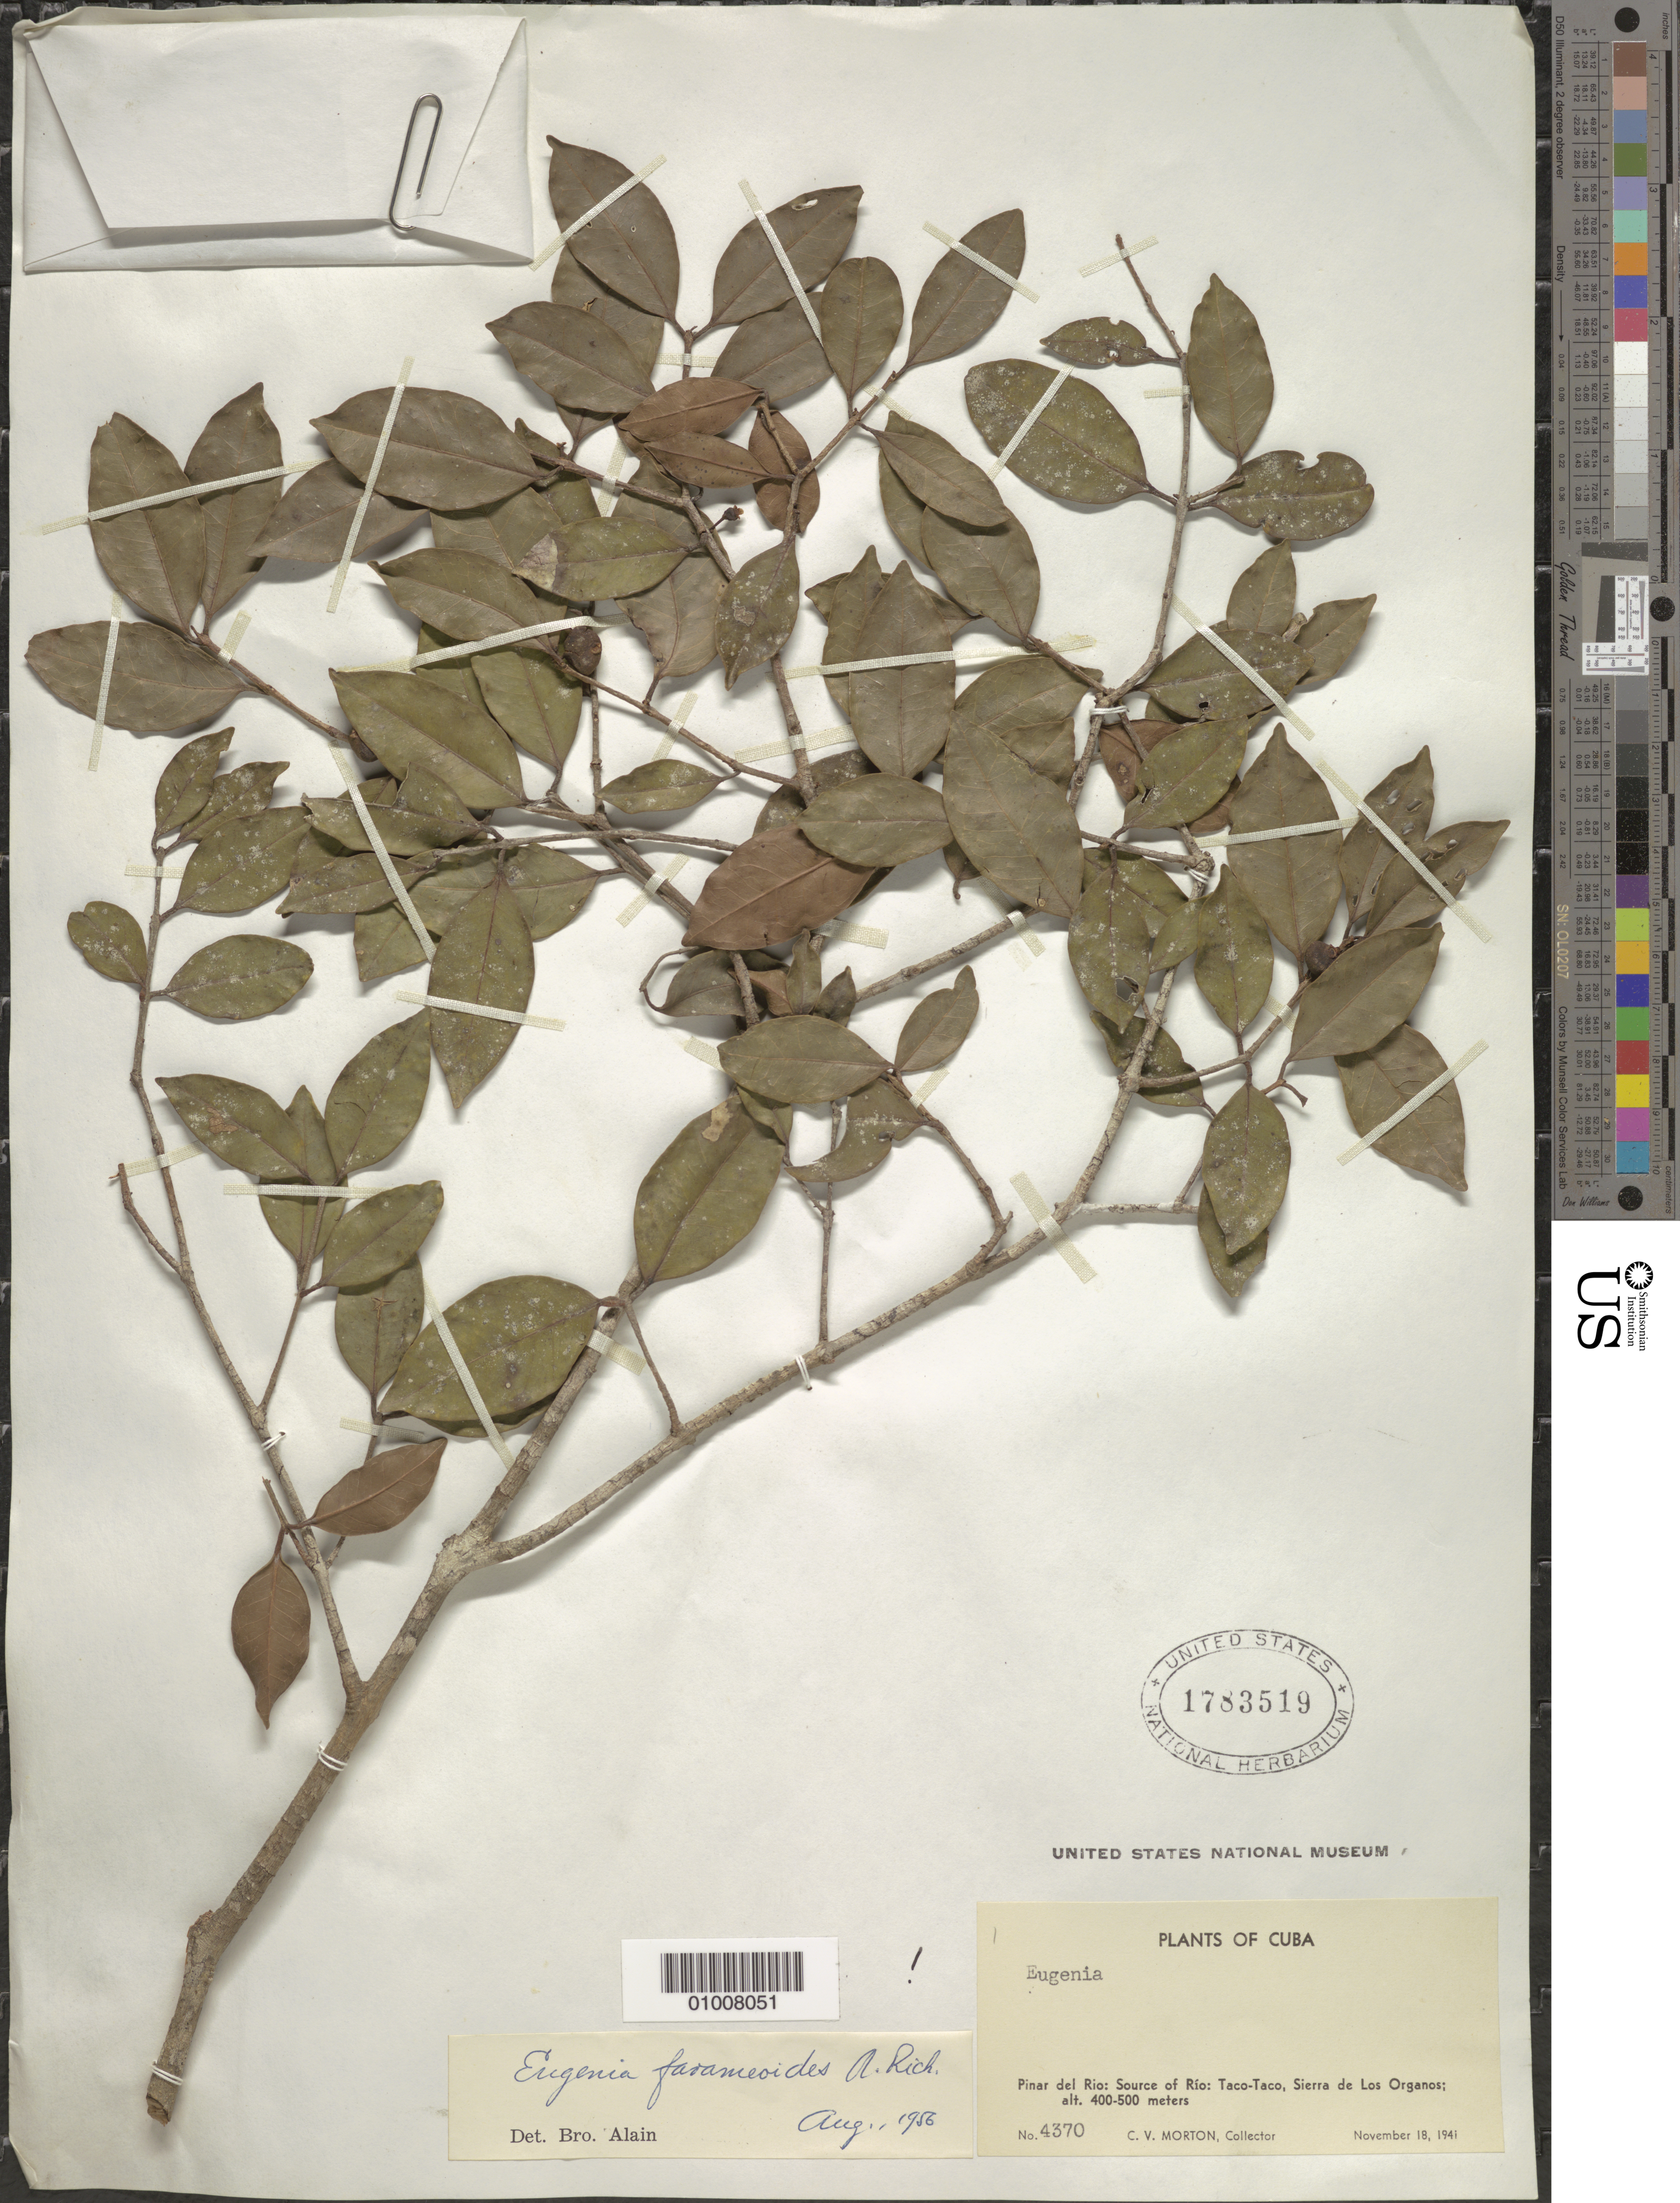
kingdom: Plantae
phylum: Tracheophyta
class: Magnoliopsida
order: Myrtales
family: Myrtaceae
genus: Eugenia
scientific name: Eugenia farameoides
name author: A. Rich.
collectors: C. V. Morton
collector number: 4370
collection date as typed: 18 Nov 1941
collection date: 1941-11-18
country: Cuba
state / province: Pinar del Rio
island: Cuba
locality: Pinar del Río: Source of Río: Taco-Taco, Sierra de Los Organos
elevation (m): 400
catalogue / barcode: US 1783519